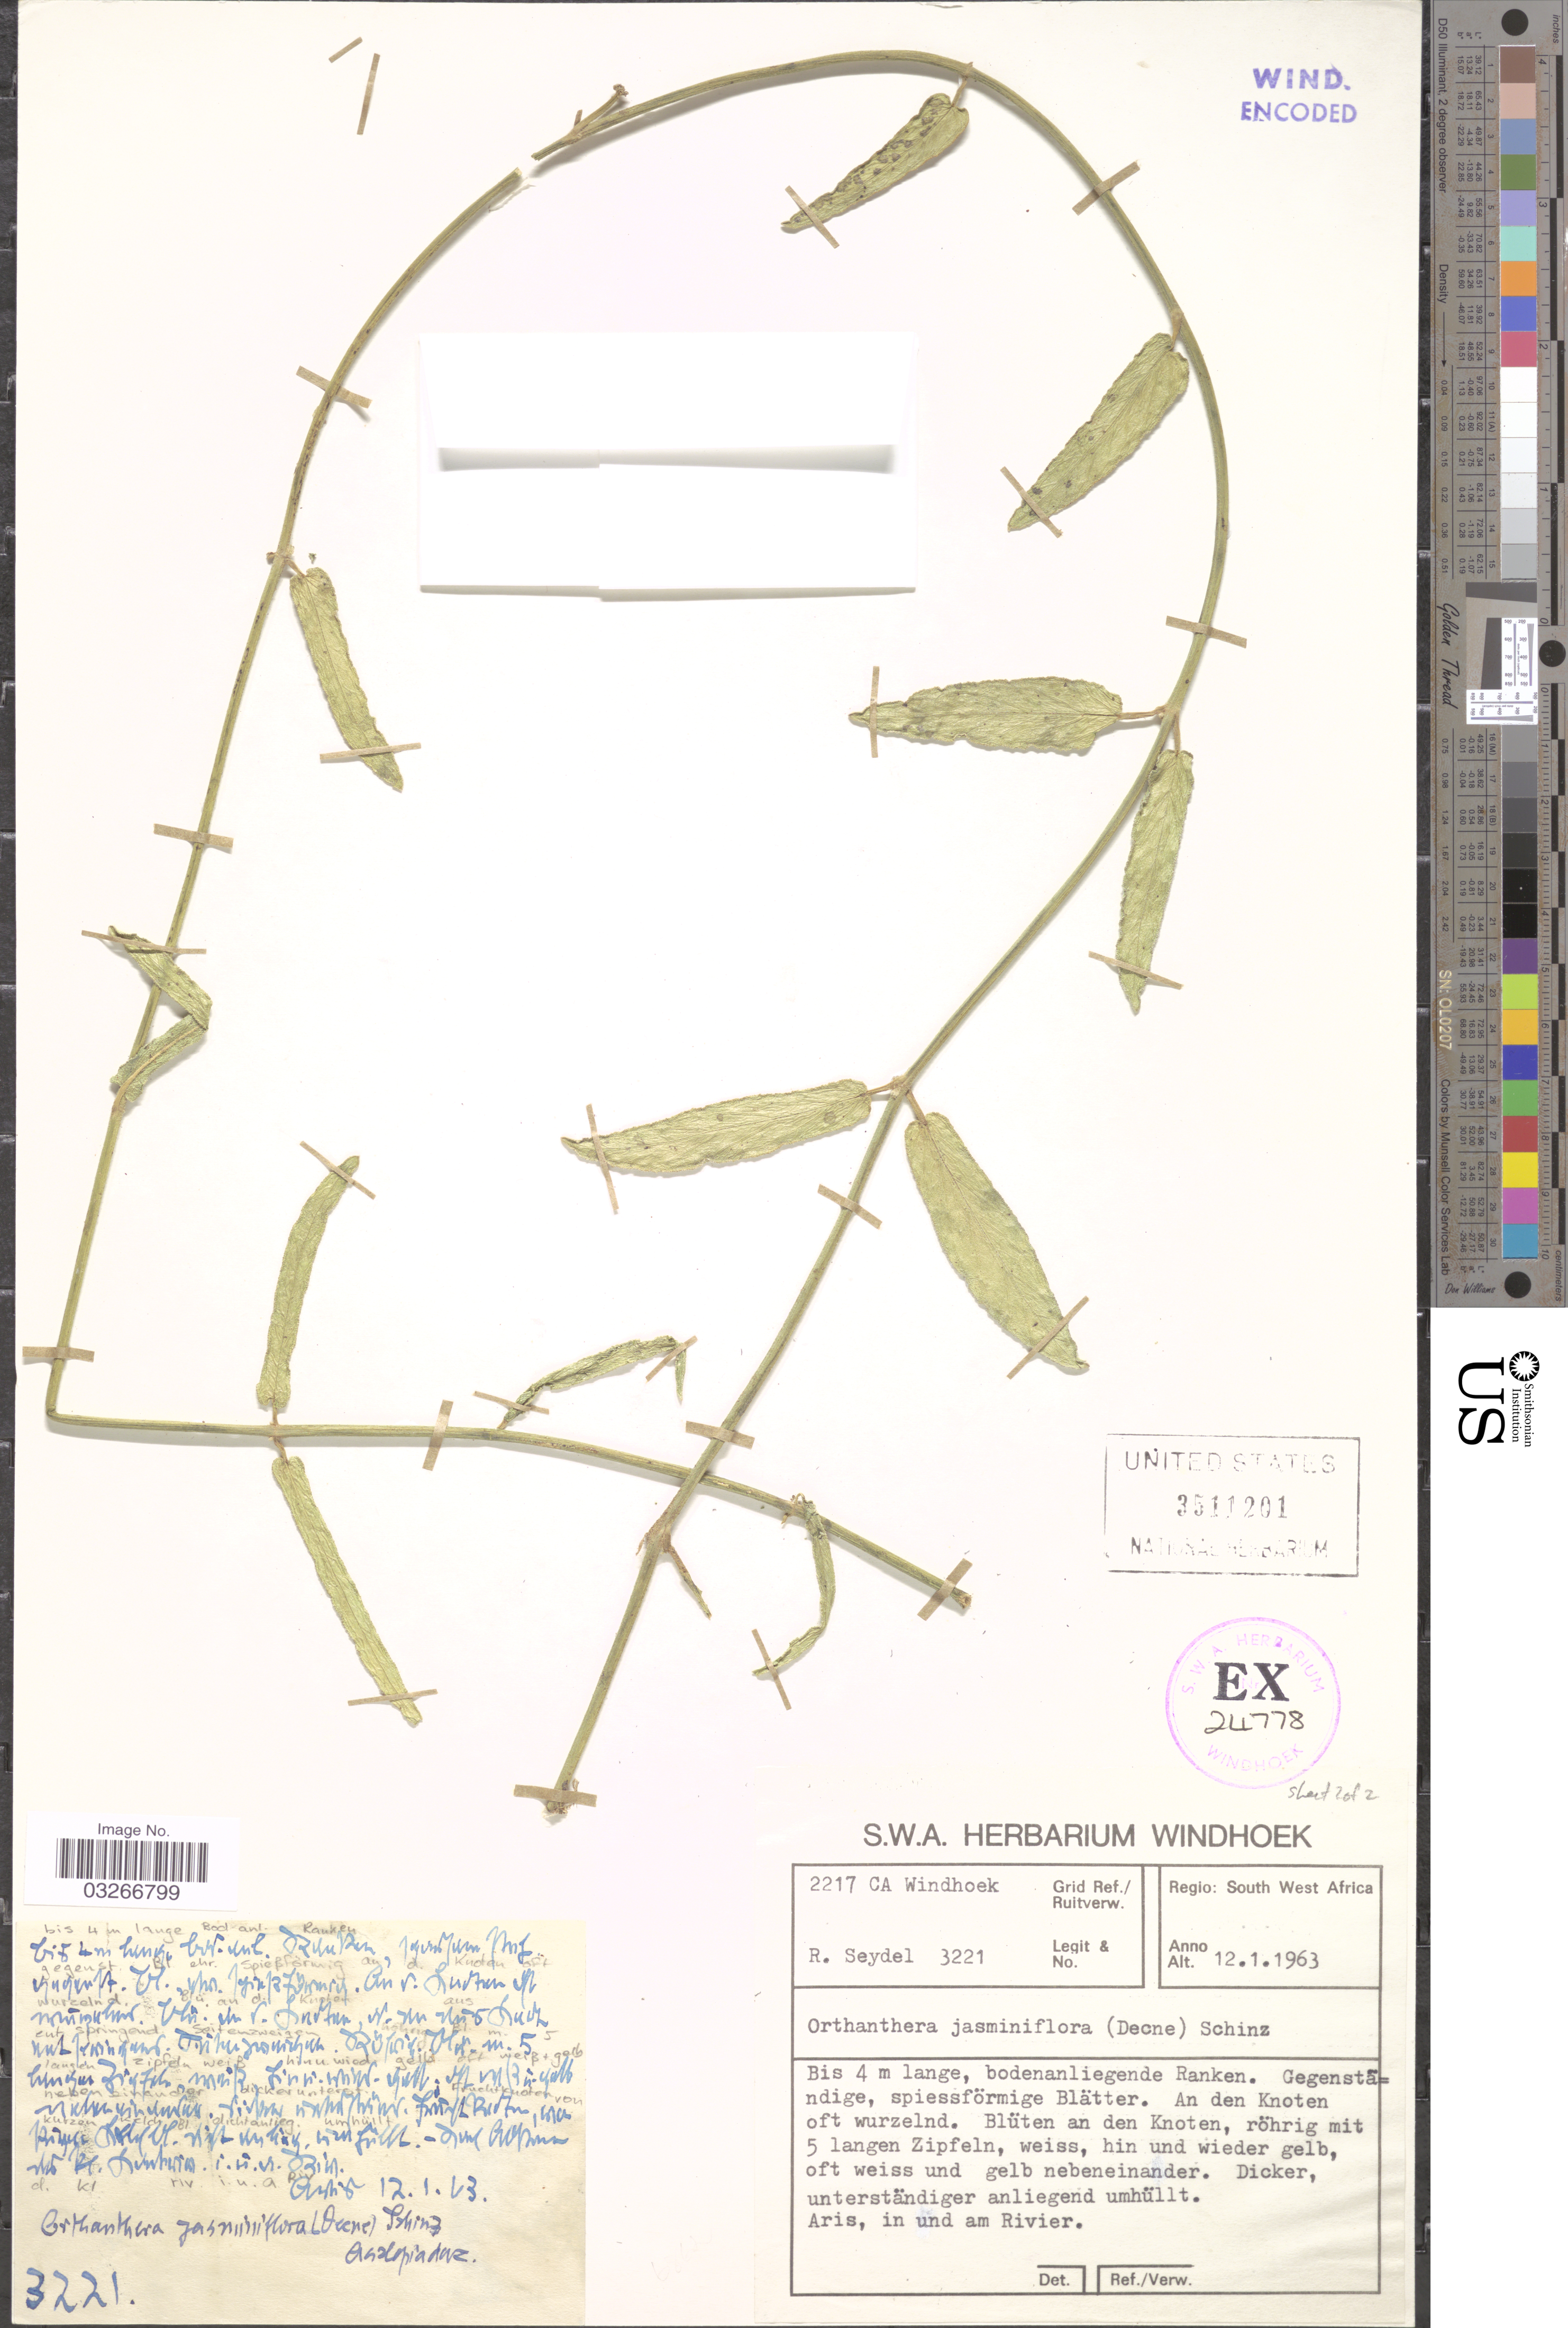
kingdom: Plantae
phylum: Tracheophyta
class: Magnoliopsida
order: Gentianales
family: Apocynaceae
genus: Orthanthera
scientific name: Orthanthera jasminiflora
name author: (Decne.) N.E. Br. ex Schinz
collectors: R. Seydel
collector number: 3221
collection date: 1963-01-12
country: Namibia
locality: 2217 CA Windhoek Grid Ref./Ruitverw., Regio: South West Africa, Aris, in und am Rivier.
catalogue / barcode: US 3511201